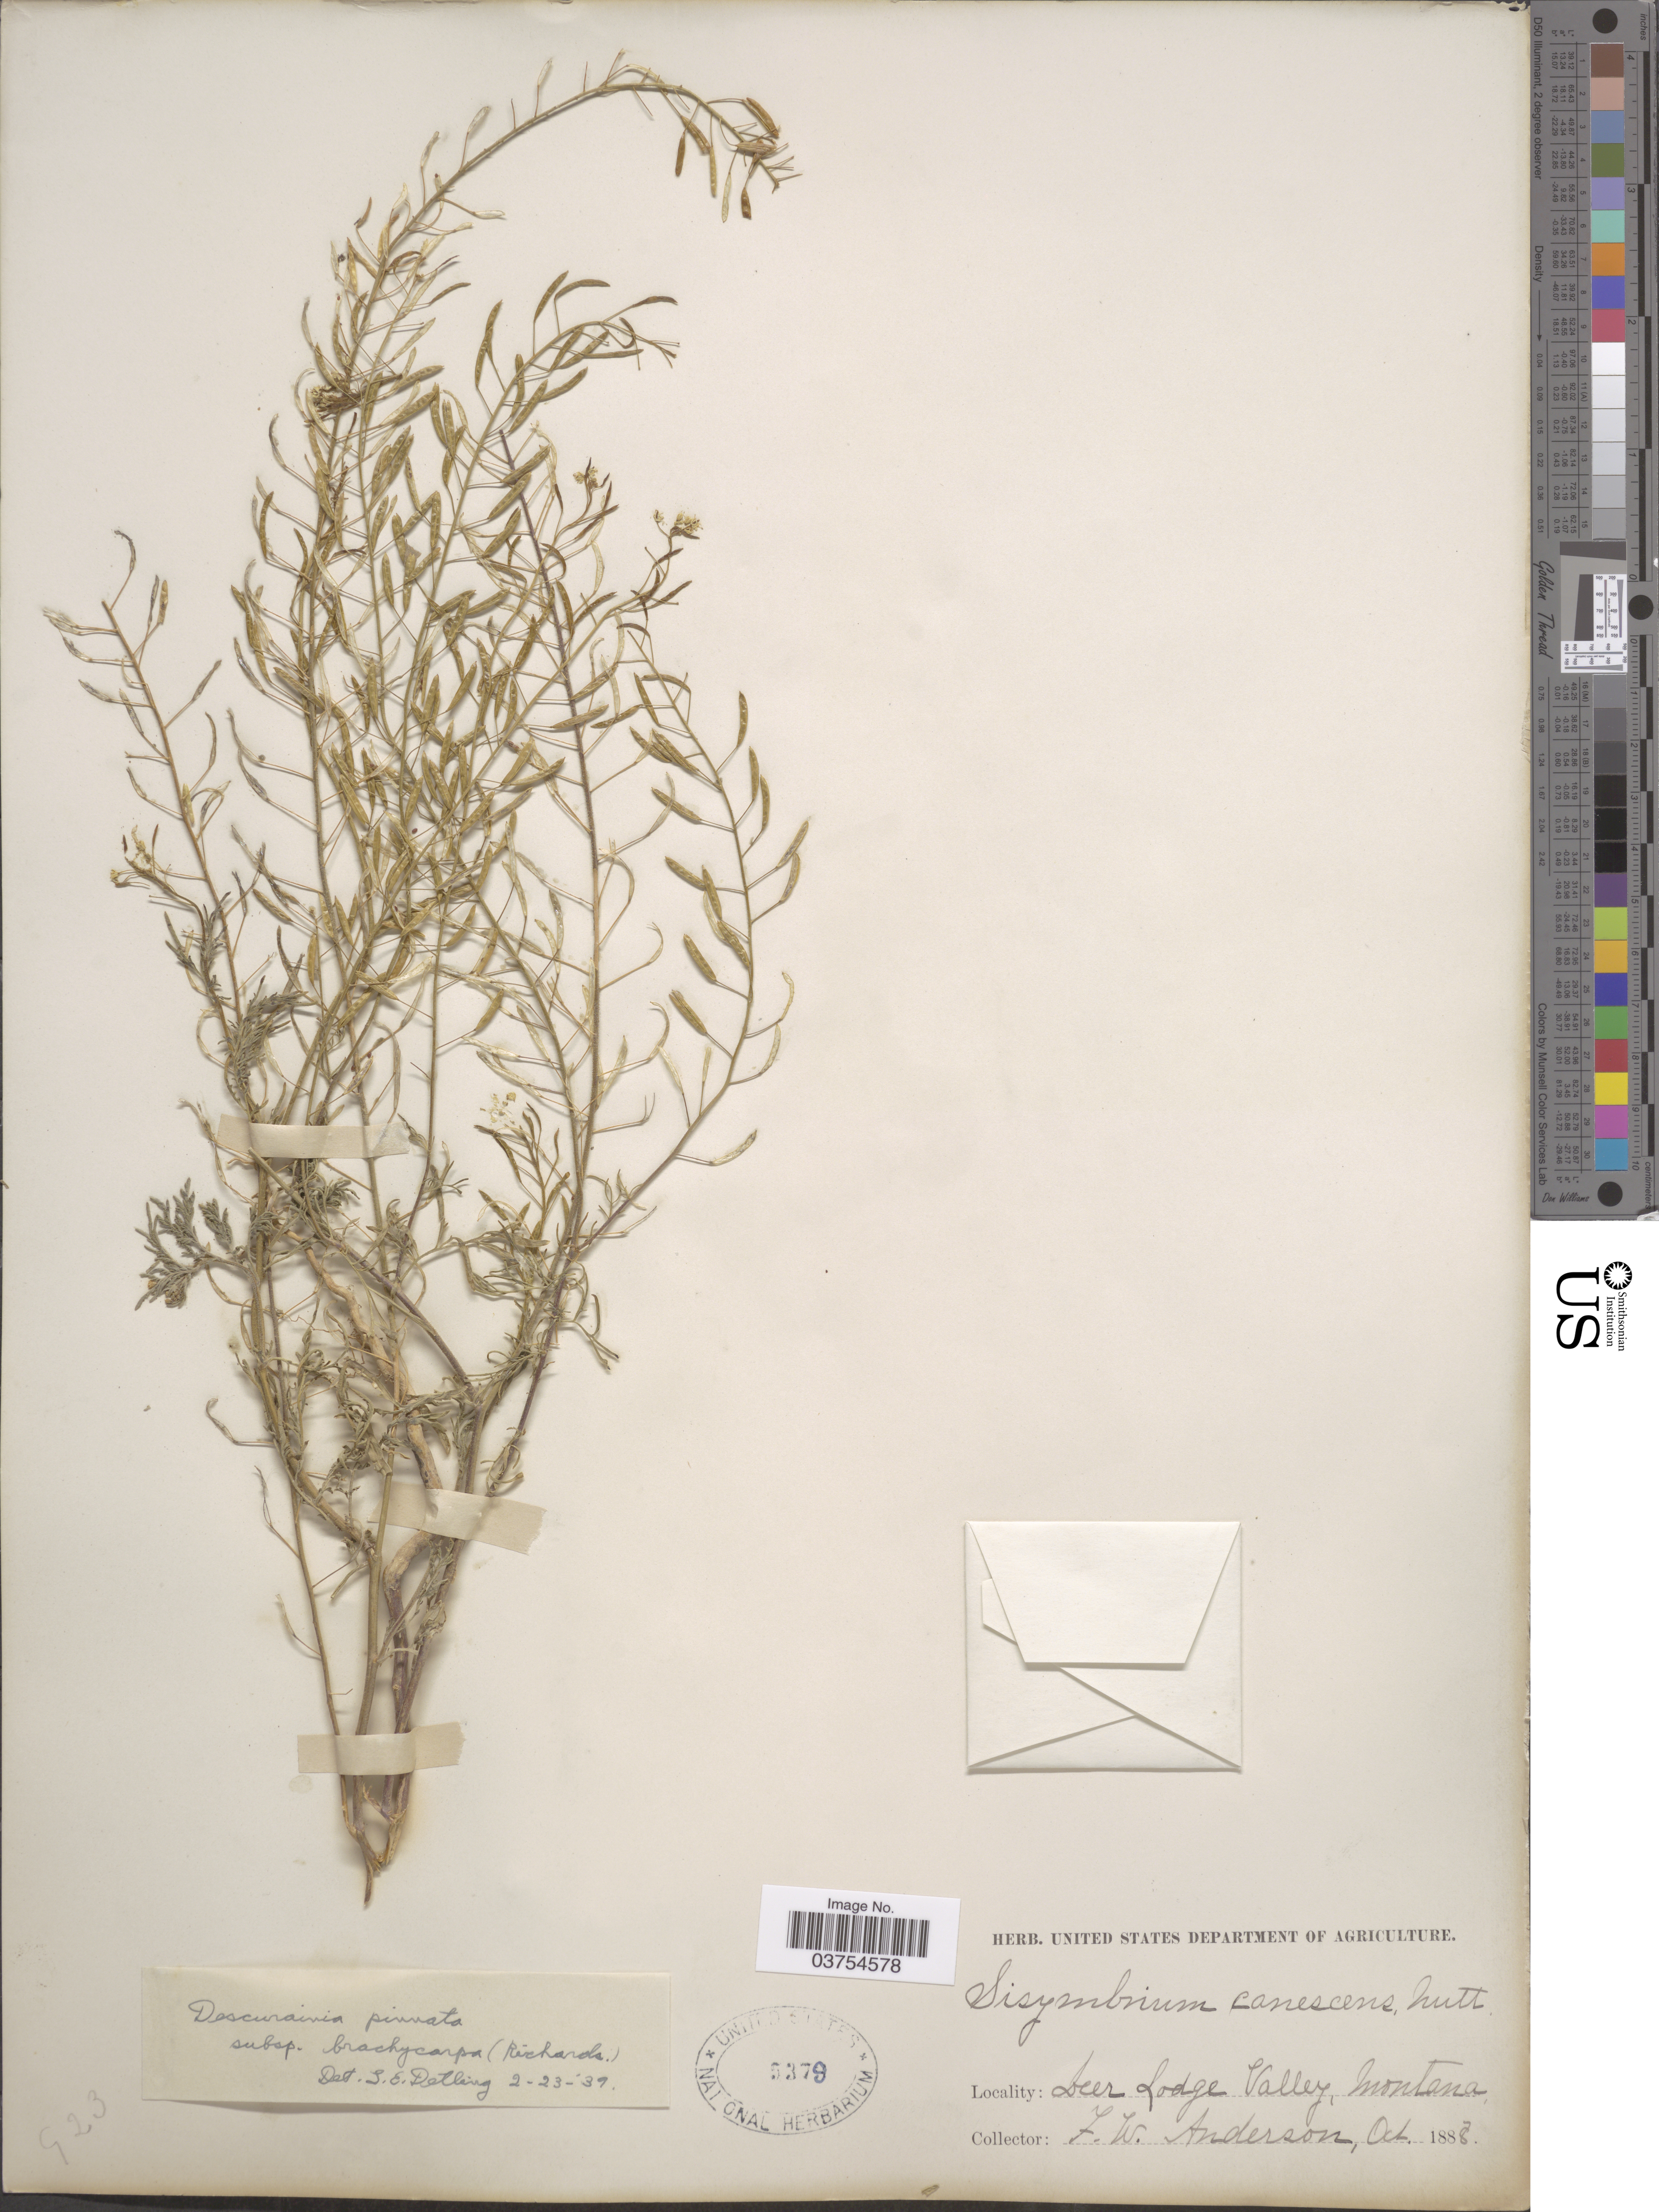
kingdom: Plantae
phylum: Tracheophyta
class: Magnoliopsida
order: Brassicales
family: Brassicaceae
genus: Descurainia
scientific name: Descurainia pinnata var. brachycarpa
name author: (Richardson) Fernald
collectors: F. W. Anderson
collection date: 1888-10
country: United States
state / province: Montana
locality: Deer Lodge Valley.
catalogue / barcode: US 5379